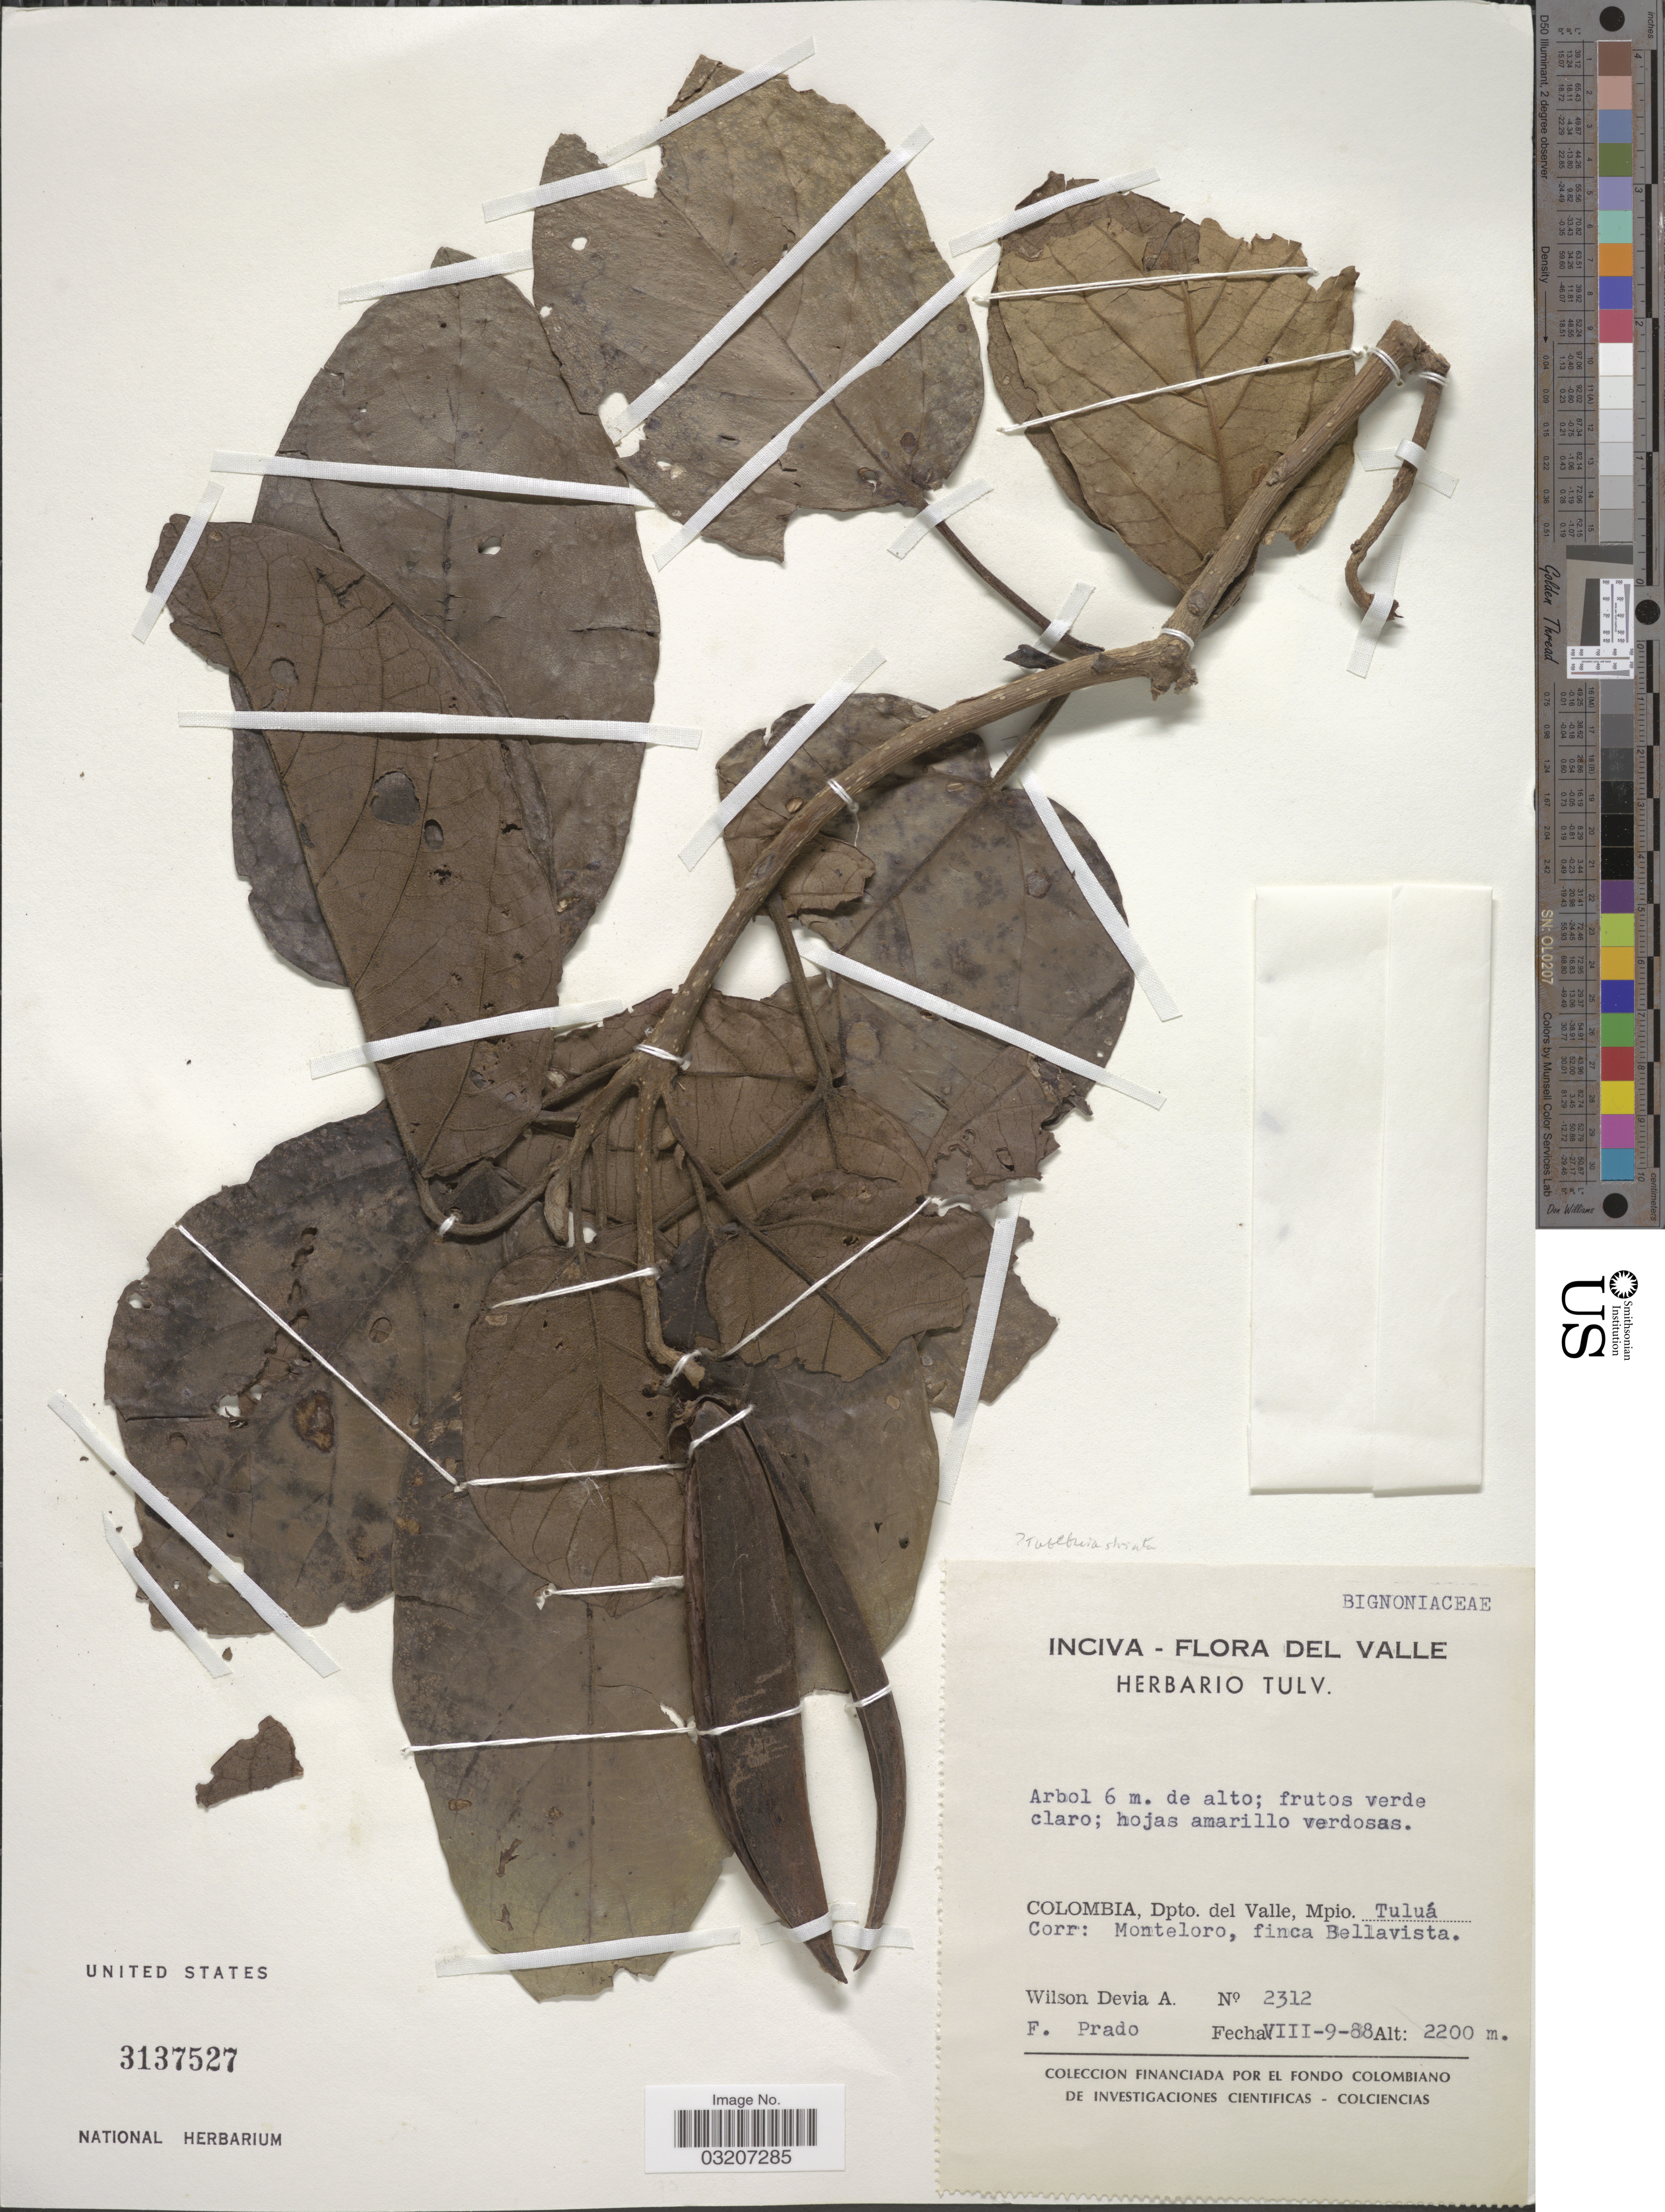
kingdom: Plantae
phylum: Tracheophyta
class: Magnoliopsida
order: Lamiales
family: Bignoniaceae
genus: Tabebuia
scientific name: Tabebuia striata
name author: A.H. Gentry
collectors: W. Devia A. & F. Prado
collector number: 2312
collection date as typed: Transcribed d/m/y: 9/8/88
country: Colombia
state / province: Valle del Cauca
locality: Dpto. del Valle, Mpio. Tuluá, Corr. Monteloro, finca Bellavista.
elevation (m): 2200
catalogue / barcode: US 3137527